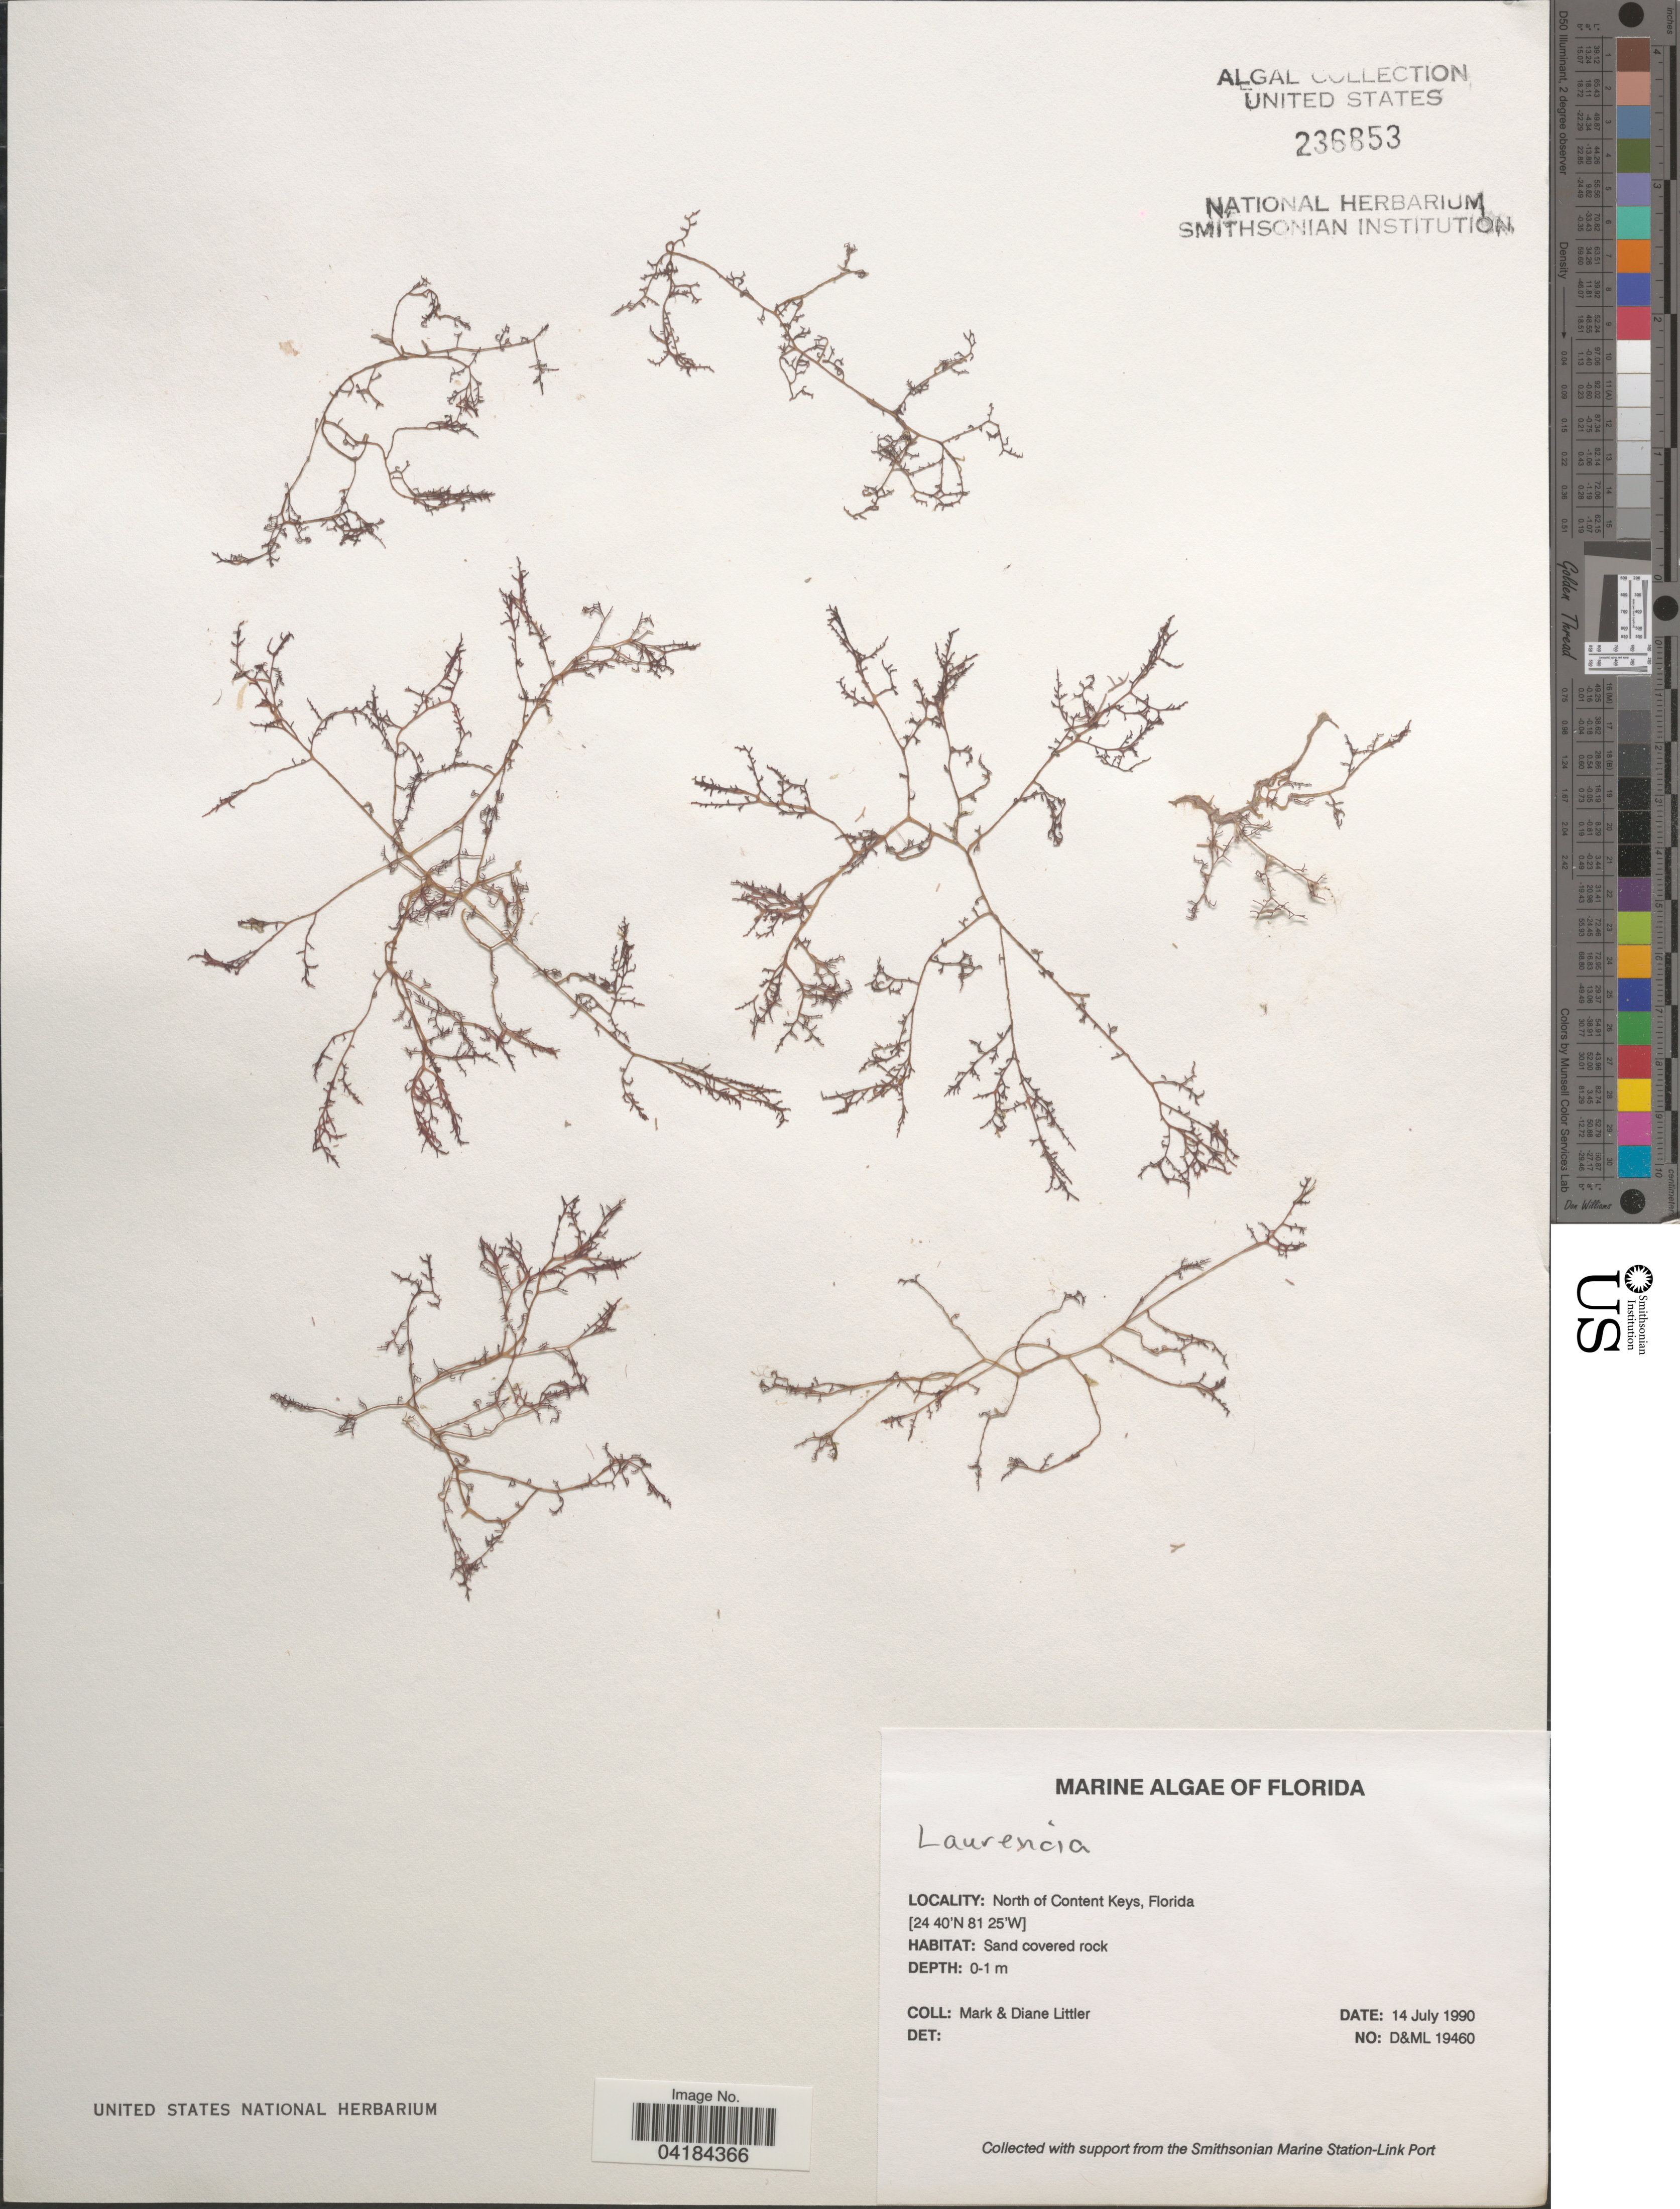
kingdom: Plantae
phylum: Rhodophyta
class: Florideophyceae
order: Ceramiales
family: Rhodomelaceae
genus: Laurencia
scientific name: Laurencia sp.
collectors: M. M. Littler & D. S. Littler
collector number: D&ML19460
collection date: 1990-07-14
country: United States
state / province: Florida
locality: North of Content Keys.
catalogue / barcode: US 236853